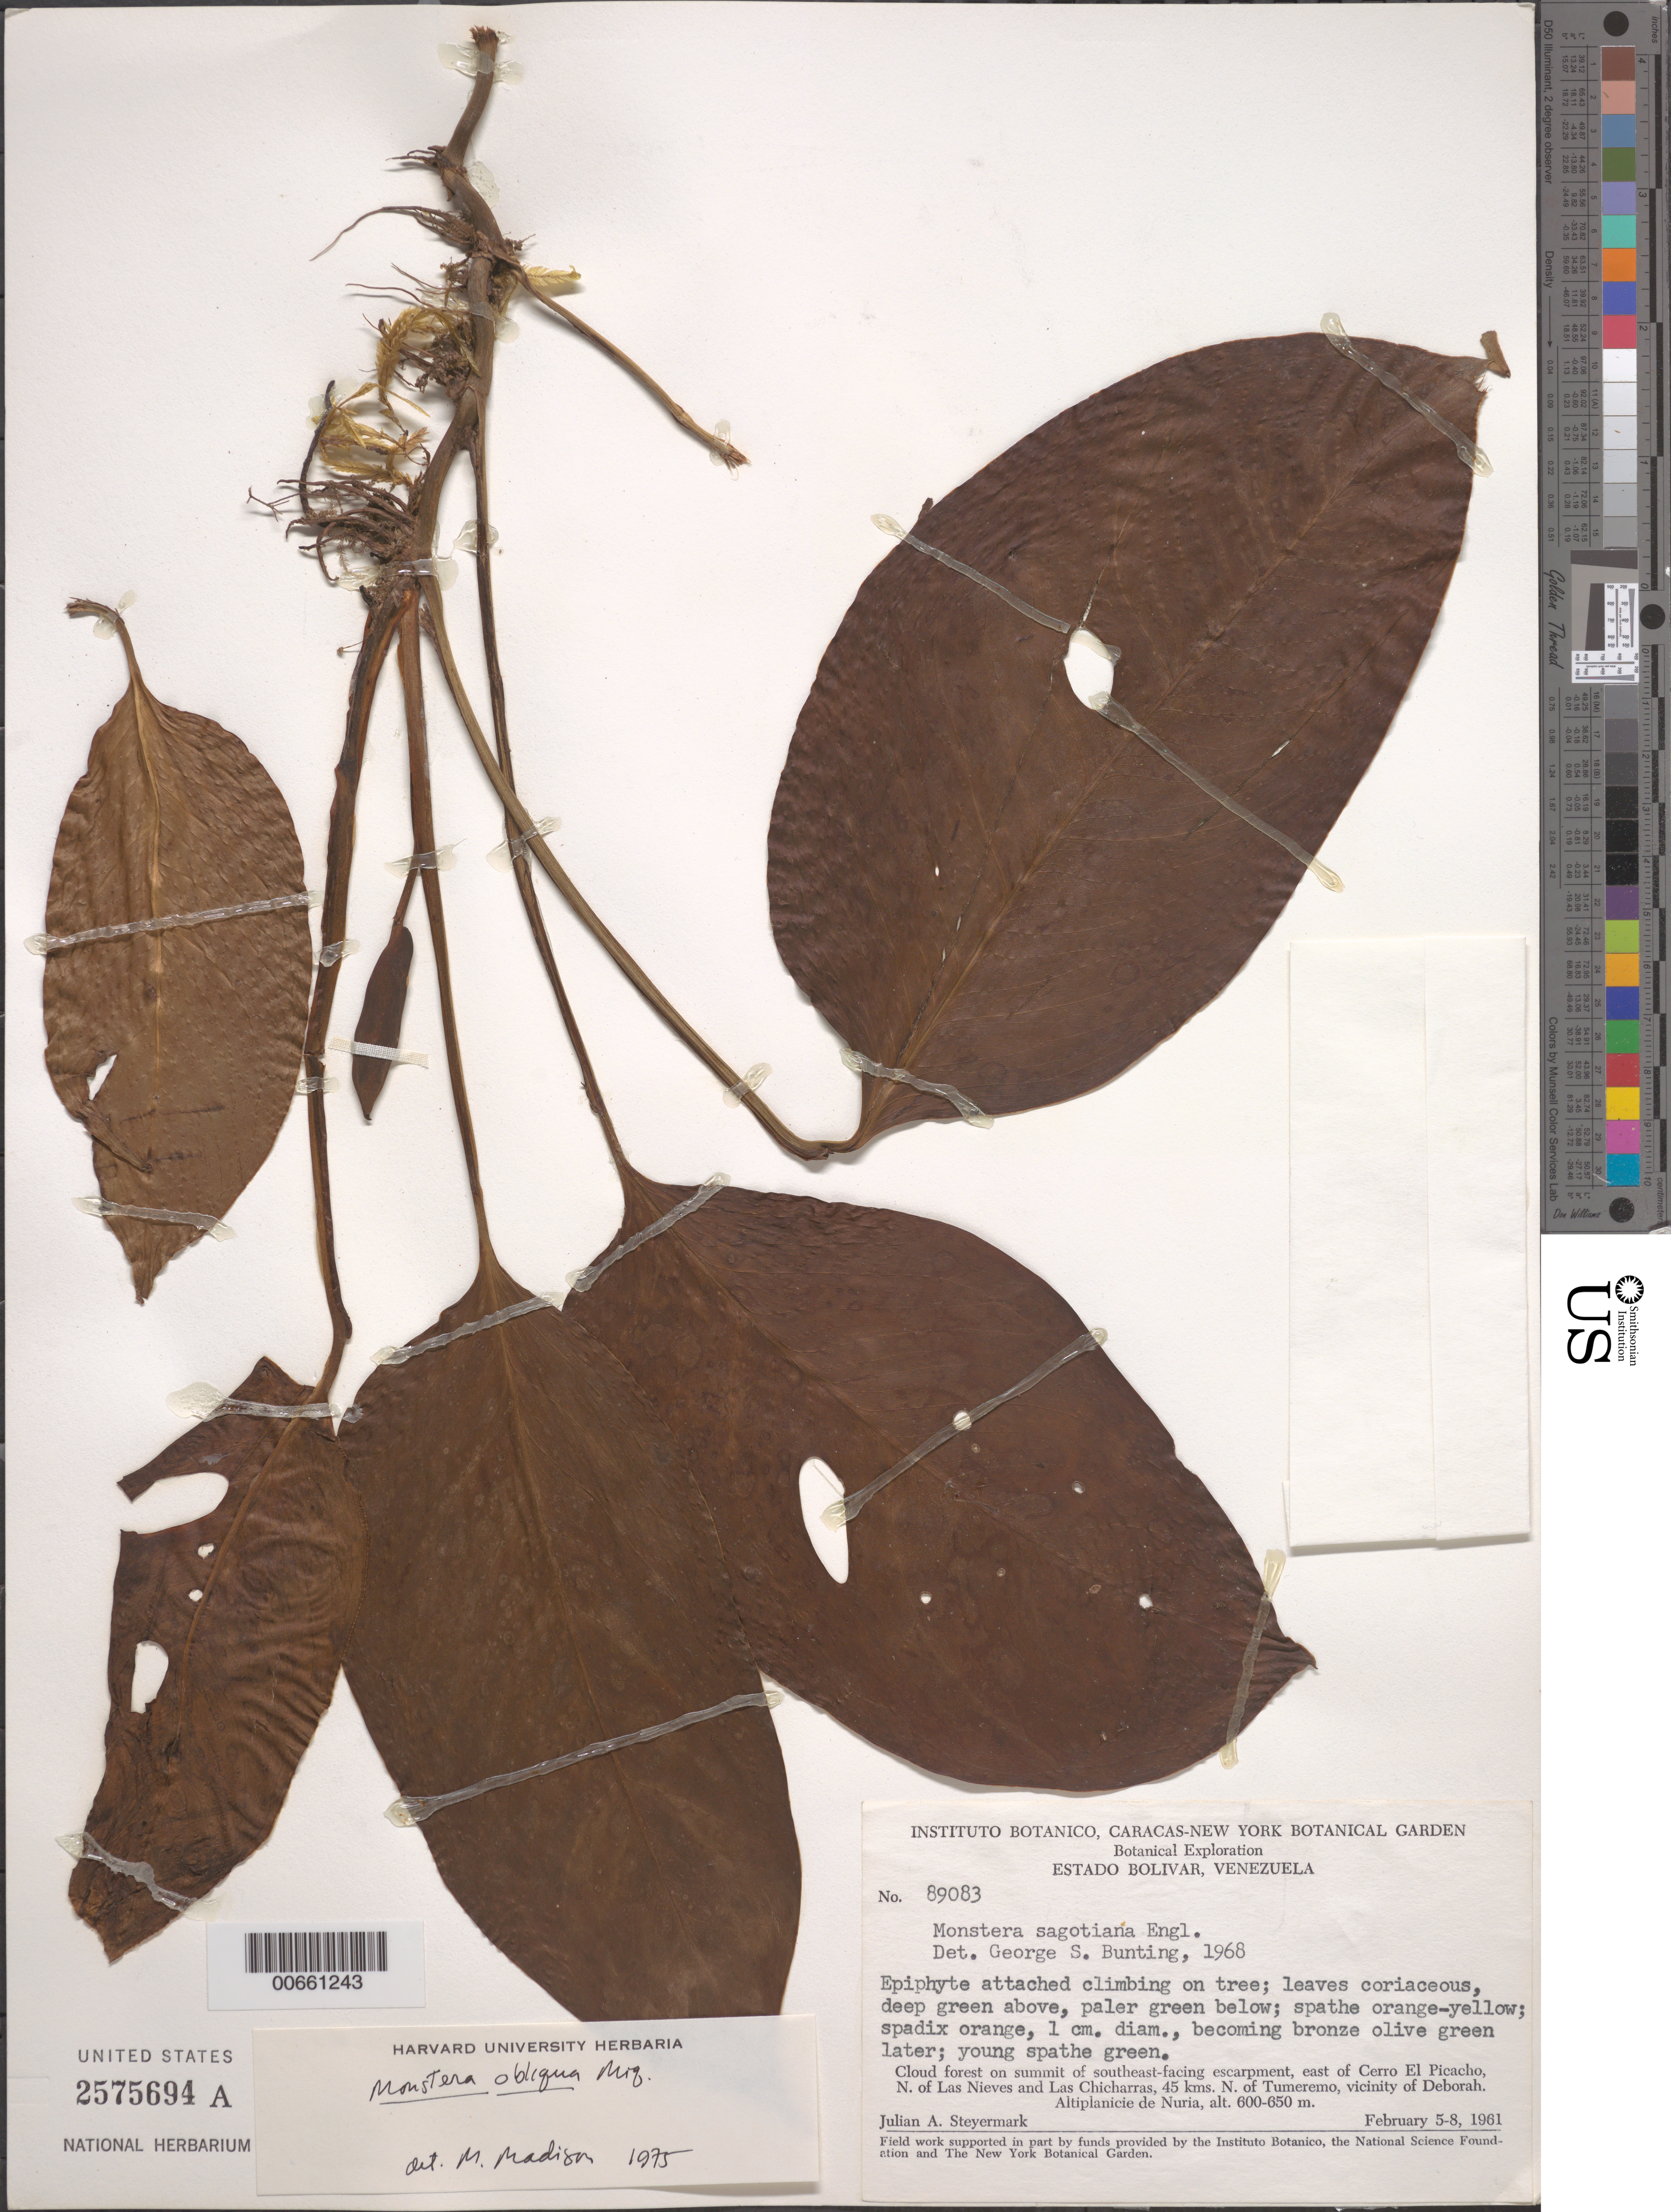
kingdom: Plantae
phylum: Tracheophyta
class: Liliopsida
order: Alismatales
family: Araceae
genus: Monstera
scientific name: Monstera obliqua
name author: Miq.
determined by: Madison, Michael T.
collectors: J. Steyermark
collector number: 89083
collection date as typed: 5-Feb-61 to 8-Feb-61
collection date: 1961-02-05/1961-02-08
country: Venezuela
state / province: Bolívar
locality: Cerro El Picacho, N of Las Nieves & Las Chicharras, 45 km N of Tumeremo, Altiplanicie de Nuria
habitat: Vicinity of Deborah. Altiplanicie de Nuria, vicinity of lake-like area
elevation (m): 600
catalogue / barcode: US 2575694A